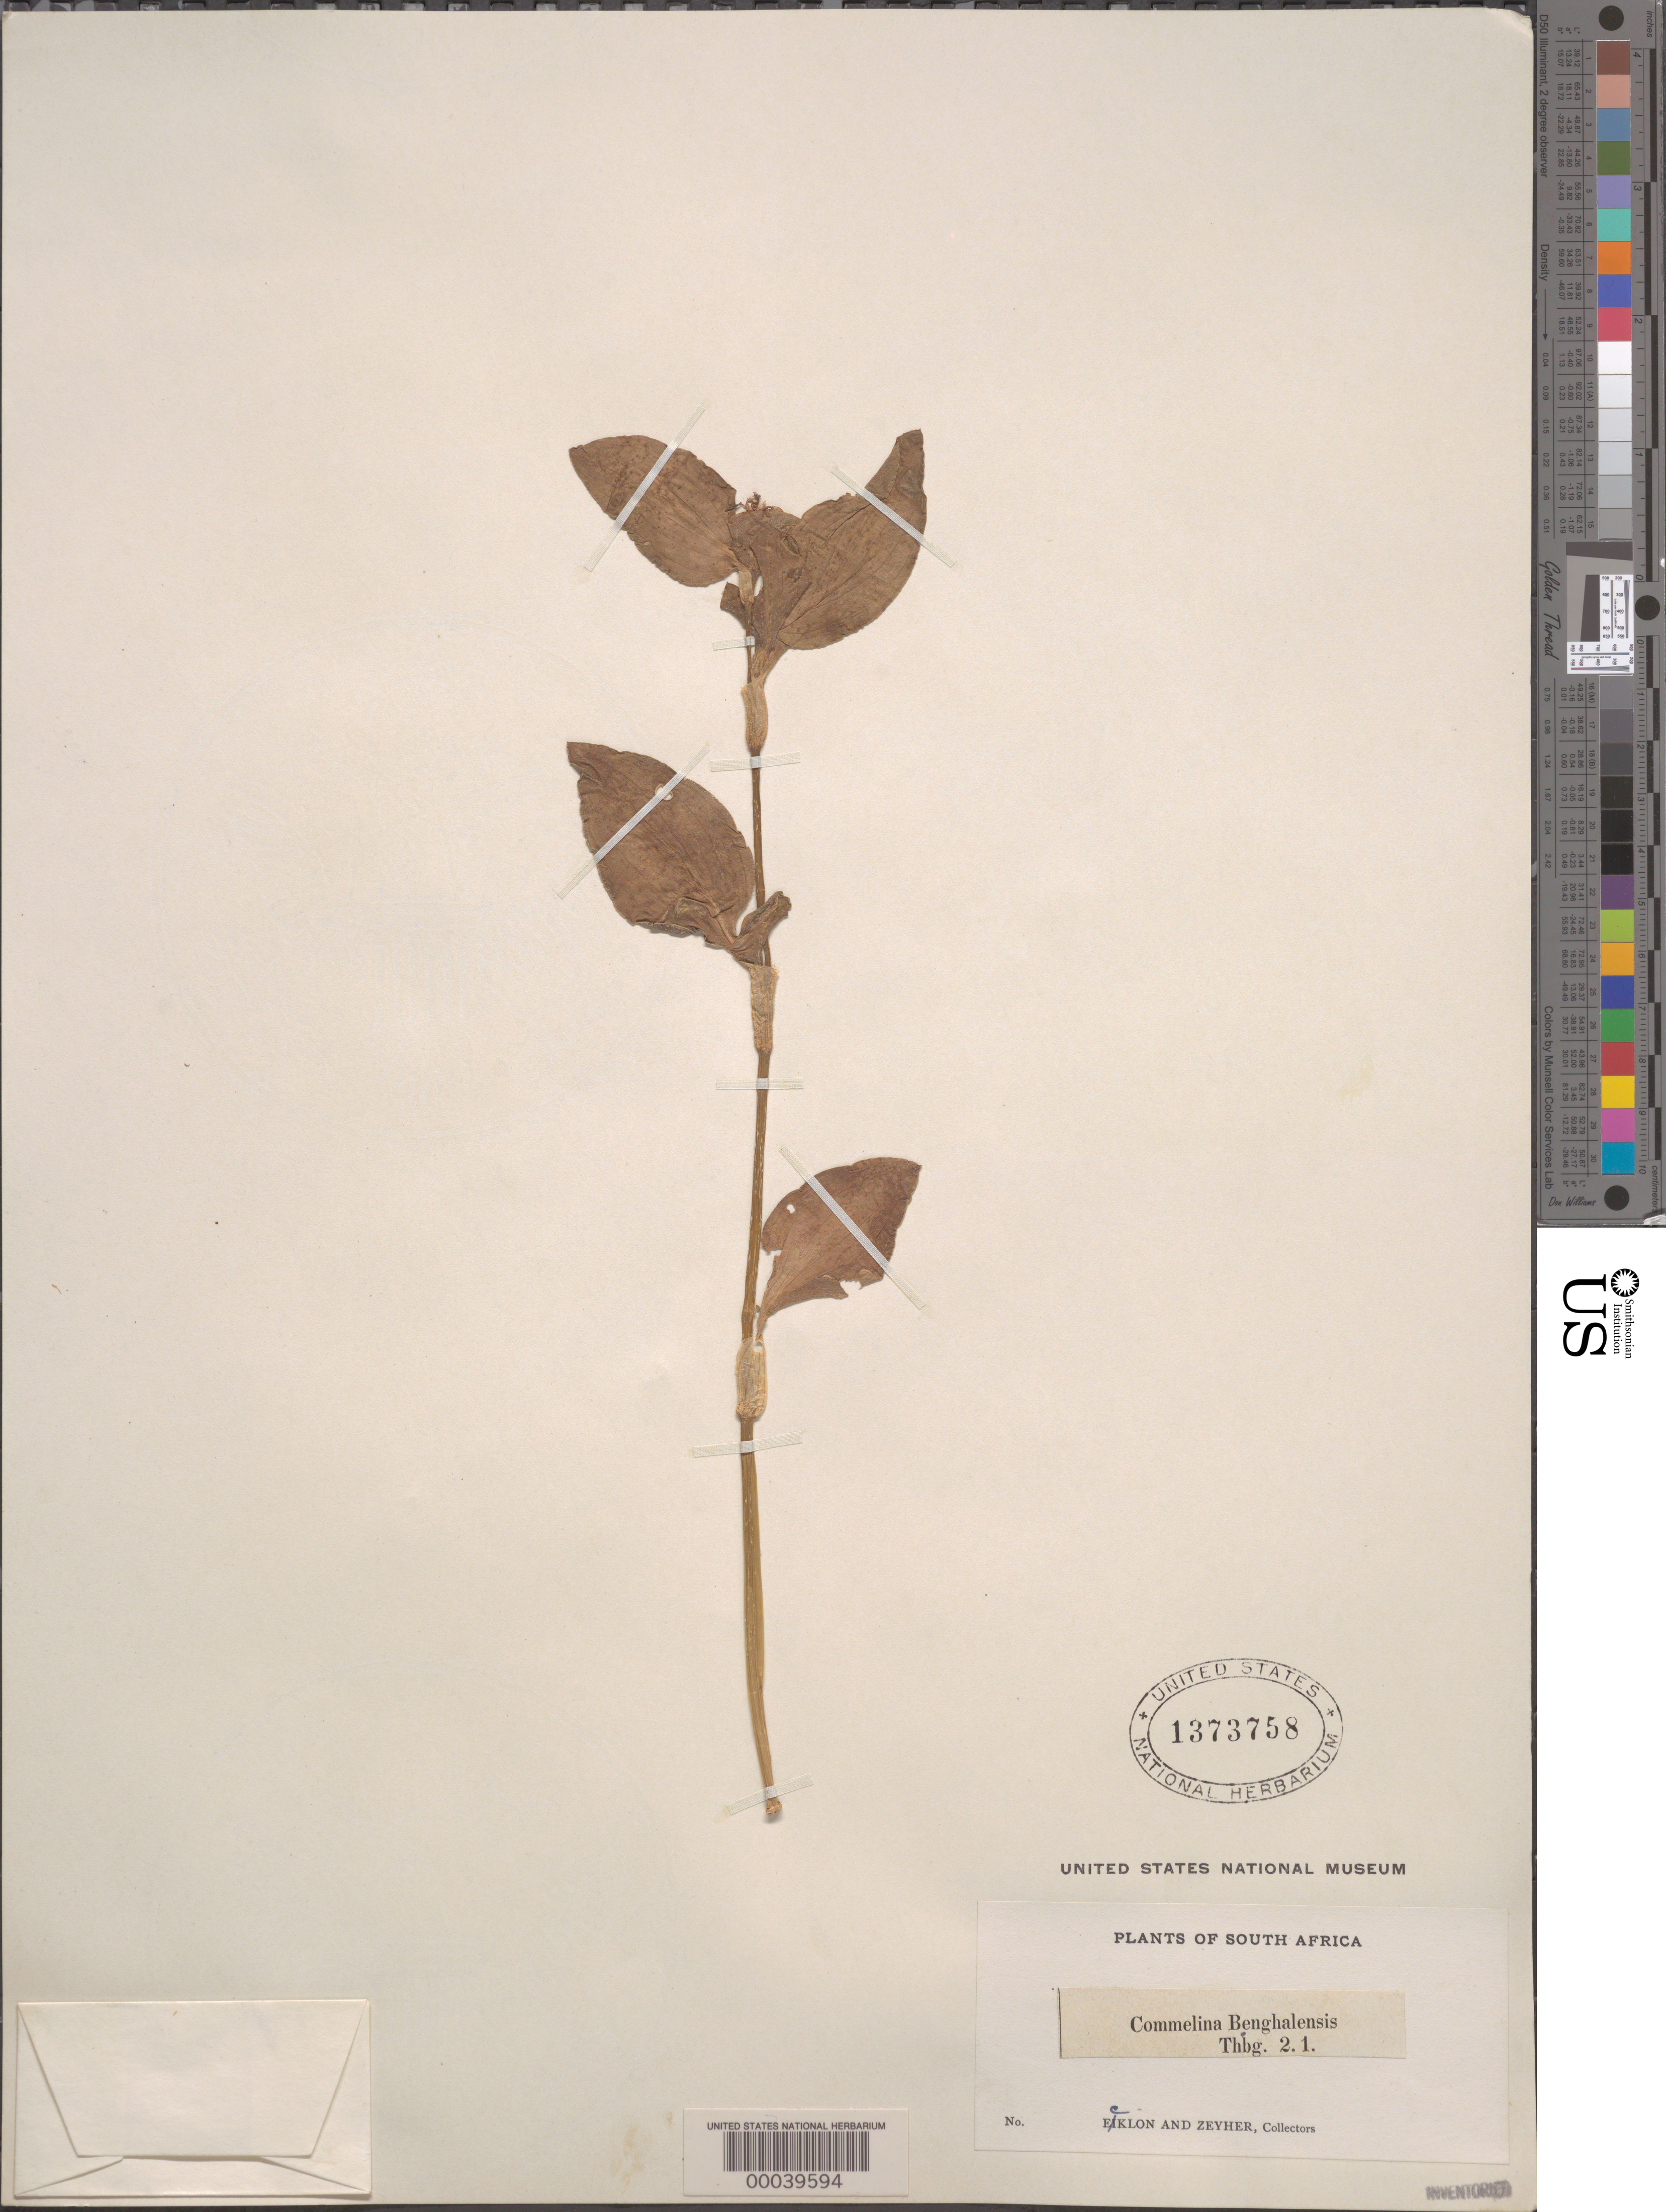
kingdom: Plantae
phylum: Tracheophyta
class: Liliopsida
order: Commelinales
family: Commelinaceae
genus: Commelina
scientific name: Commelina benghalensis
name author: L.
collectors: C. F. Ecklon & C. Zeyher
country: South Africa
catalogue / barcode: US 1373758